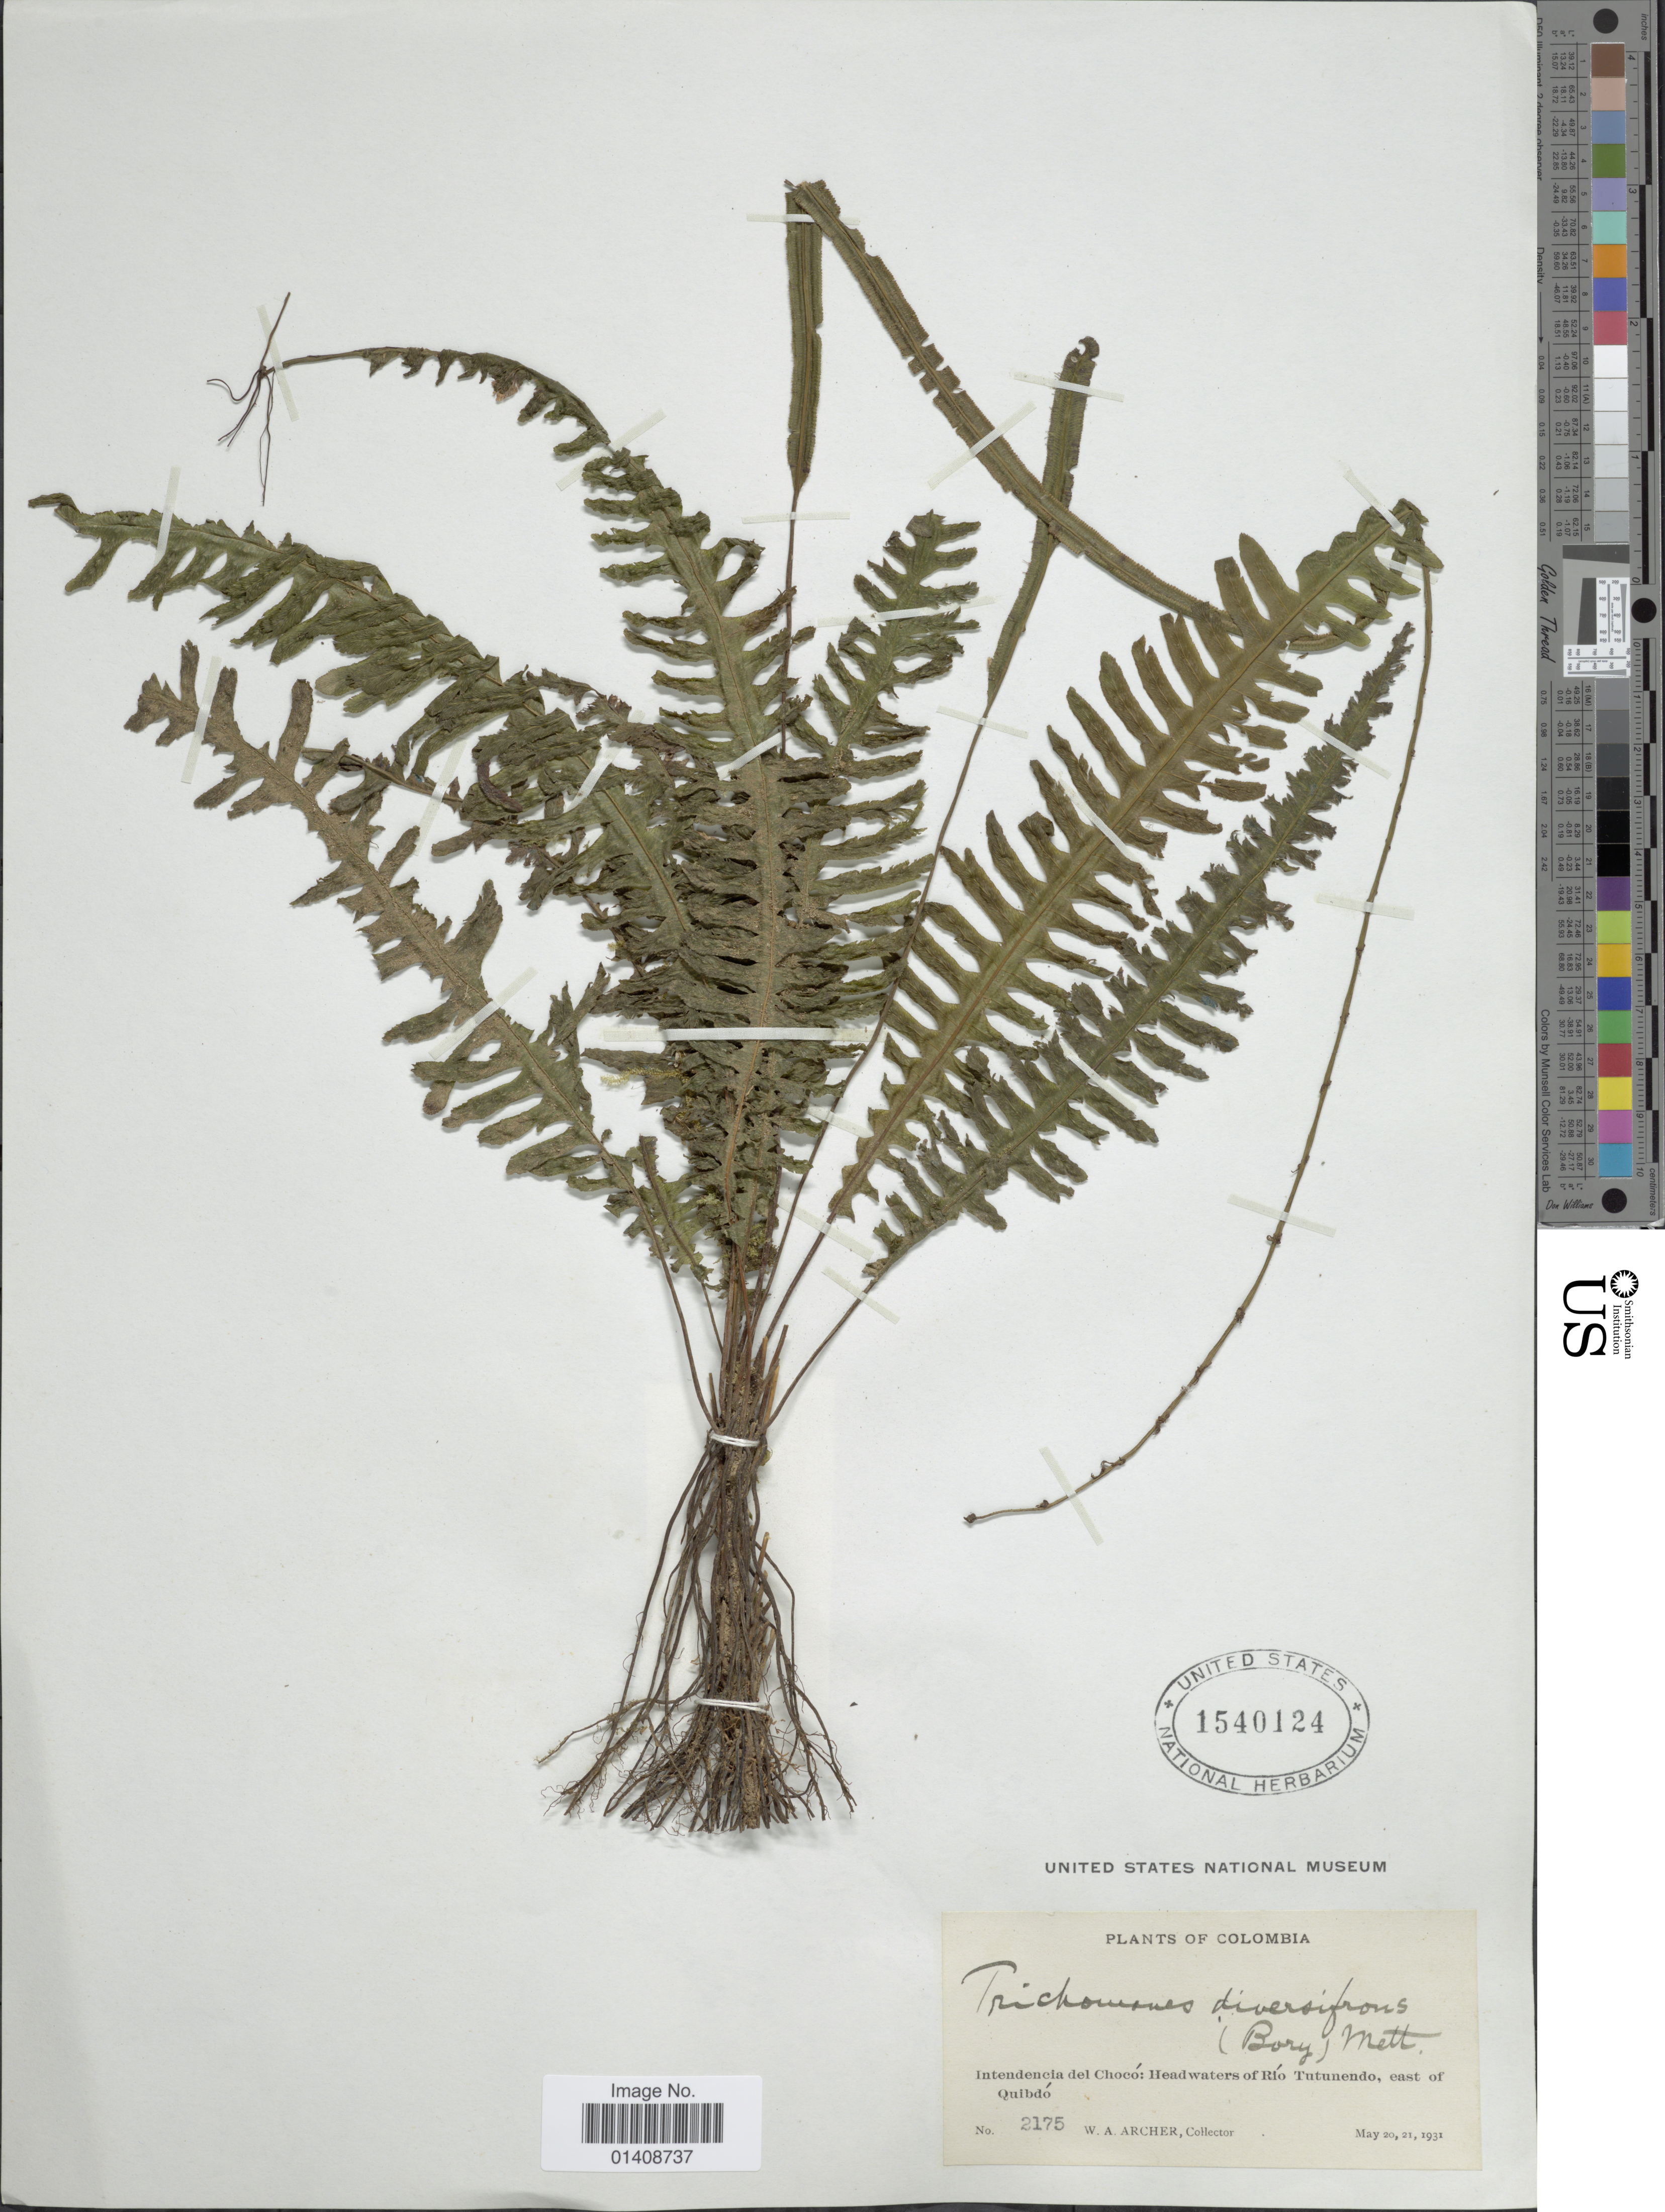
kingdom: Plantae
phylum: Tracheophyta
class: Polypodiopsida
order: Hymenophyllales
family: Hymenophyllaceae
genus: Trichomanes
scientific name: Trichomanes diversifrons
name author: (Bory) Mett. ex Sadeb.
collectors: W. A. Archer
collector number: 2175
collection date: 1931-05-20/1931-05-21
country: Colombia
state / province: Chocó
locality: Intendencia del Choco: Headwaters of Rio Tutunendo, east of Quibdo.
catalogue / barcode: US 1540124